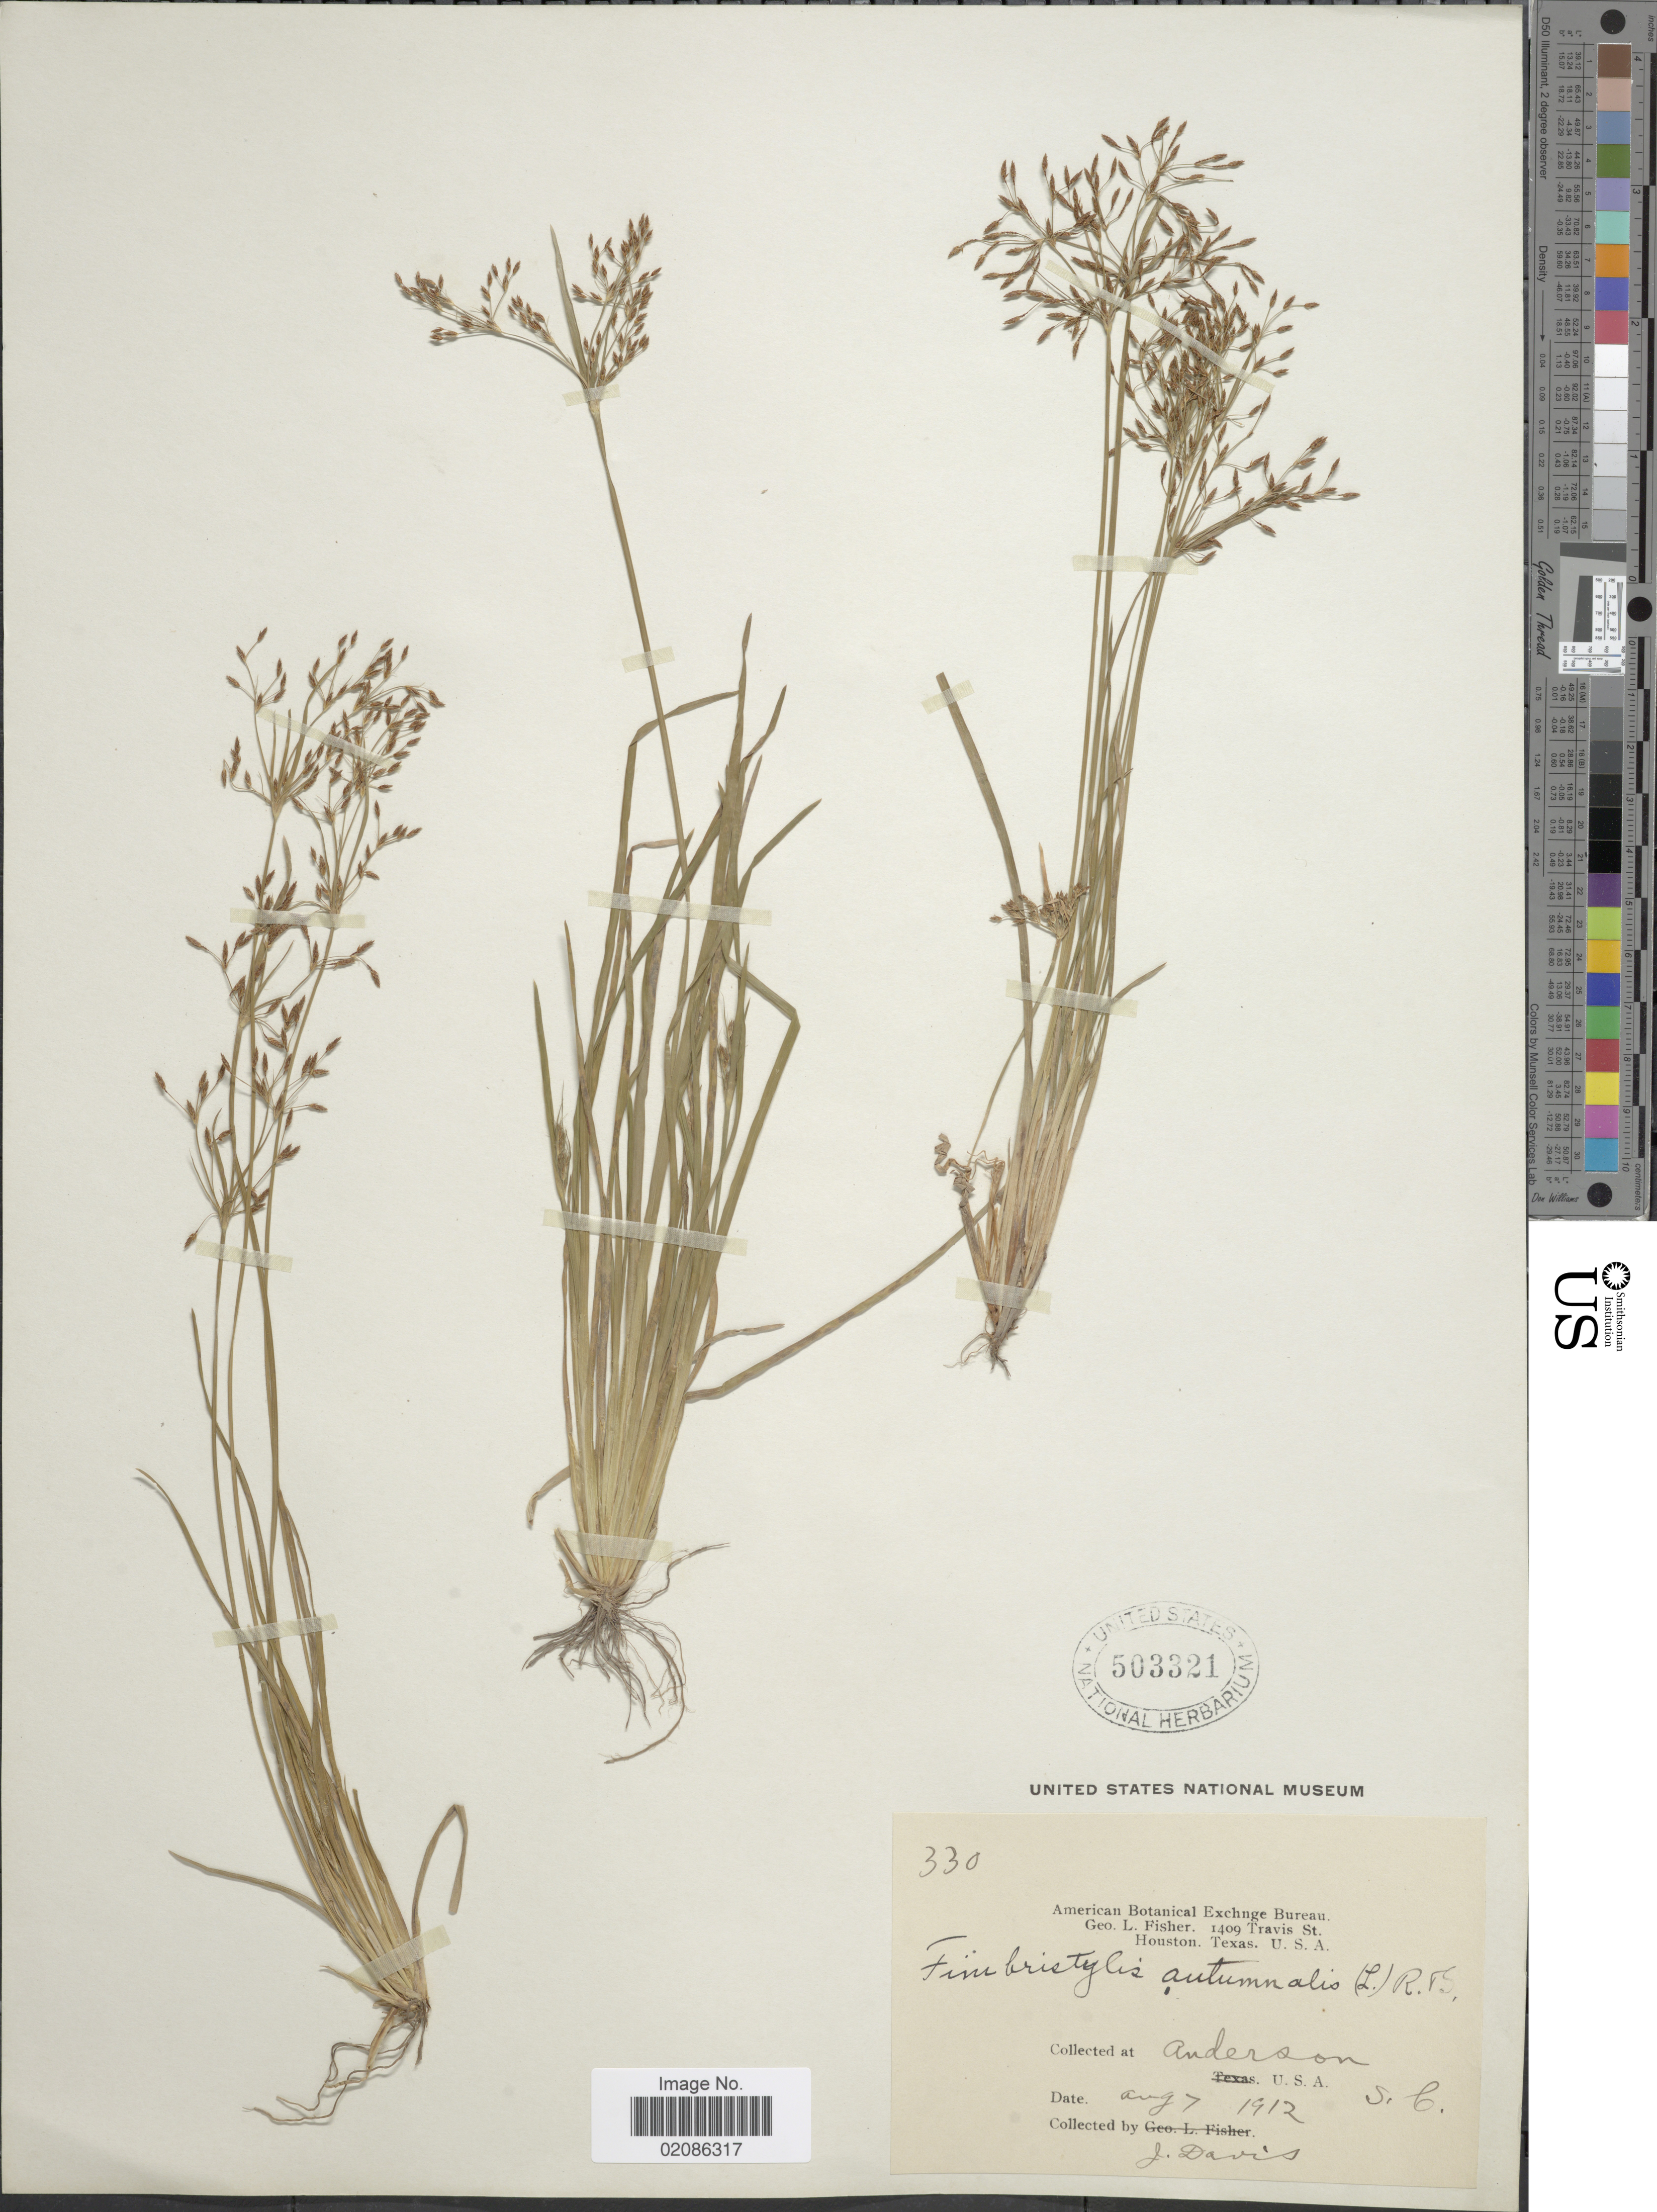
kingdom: Plantae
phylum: Tracheophyta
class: Liliopsida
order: Poales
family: Cyperaceae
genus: Fimbristylis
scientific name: Fimbristylis autumnalis (L.) Roem. & Schult.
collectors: J. Davis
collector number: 330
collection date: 1912-08-07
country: United States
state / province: South Carolina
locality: Anderson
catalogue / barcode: US 503321